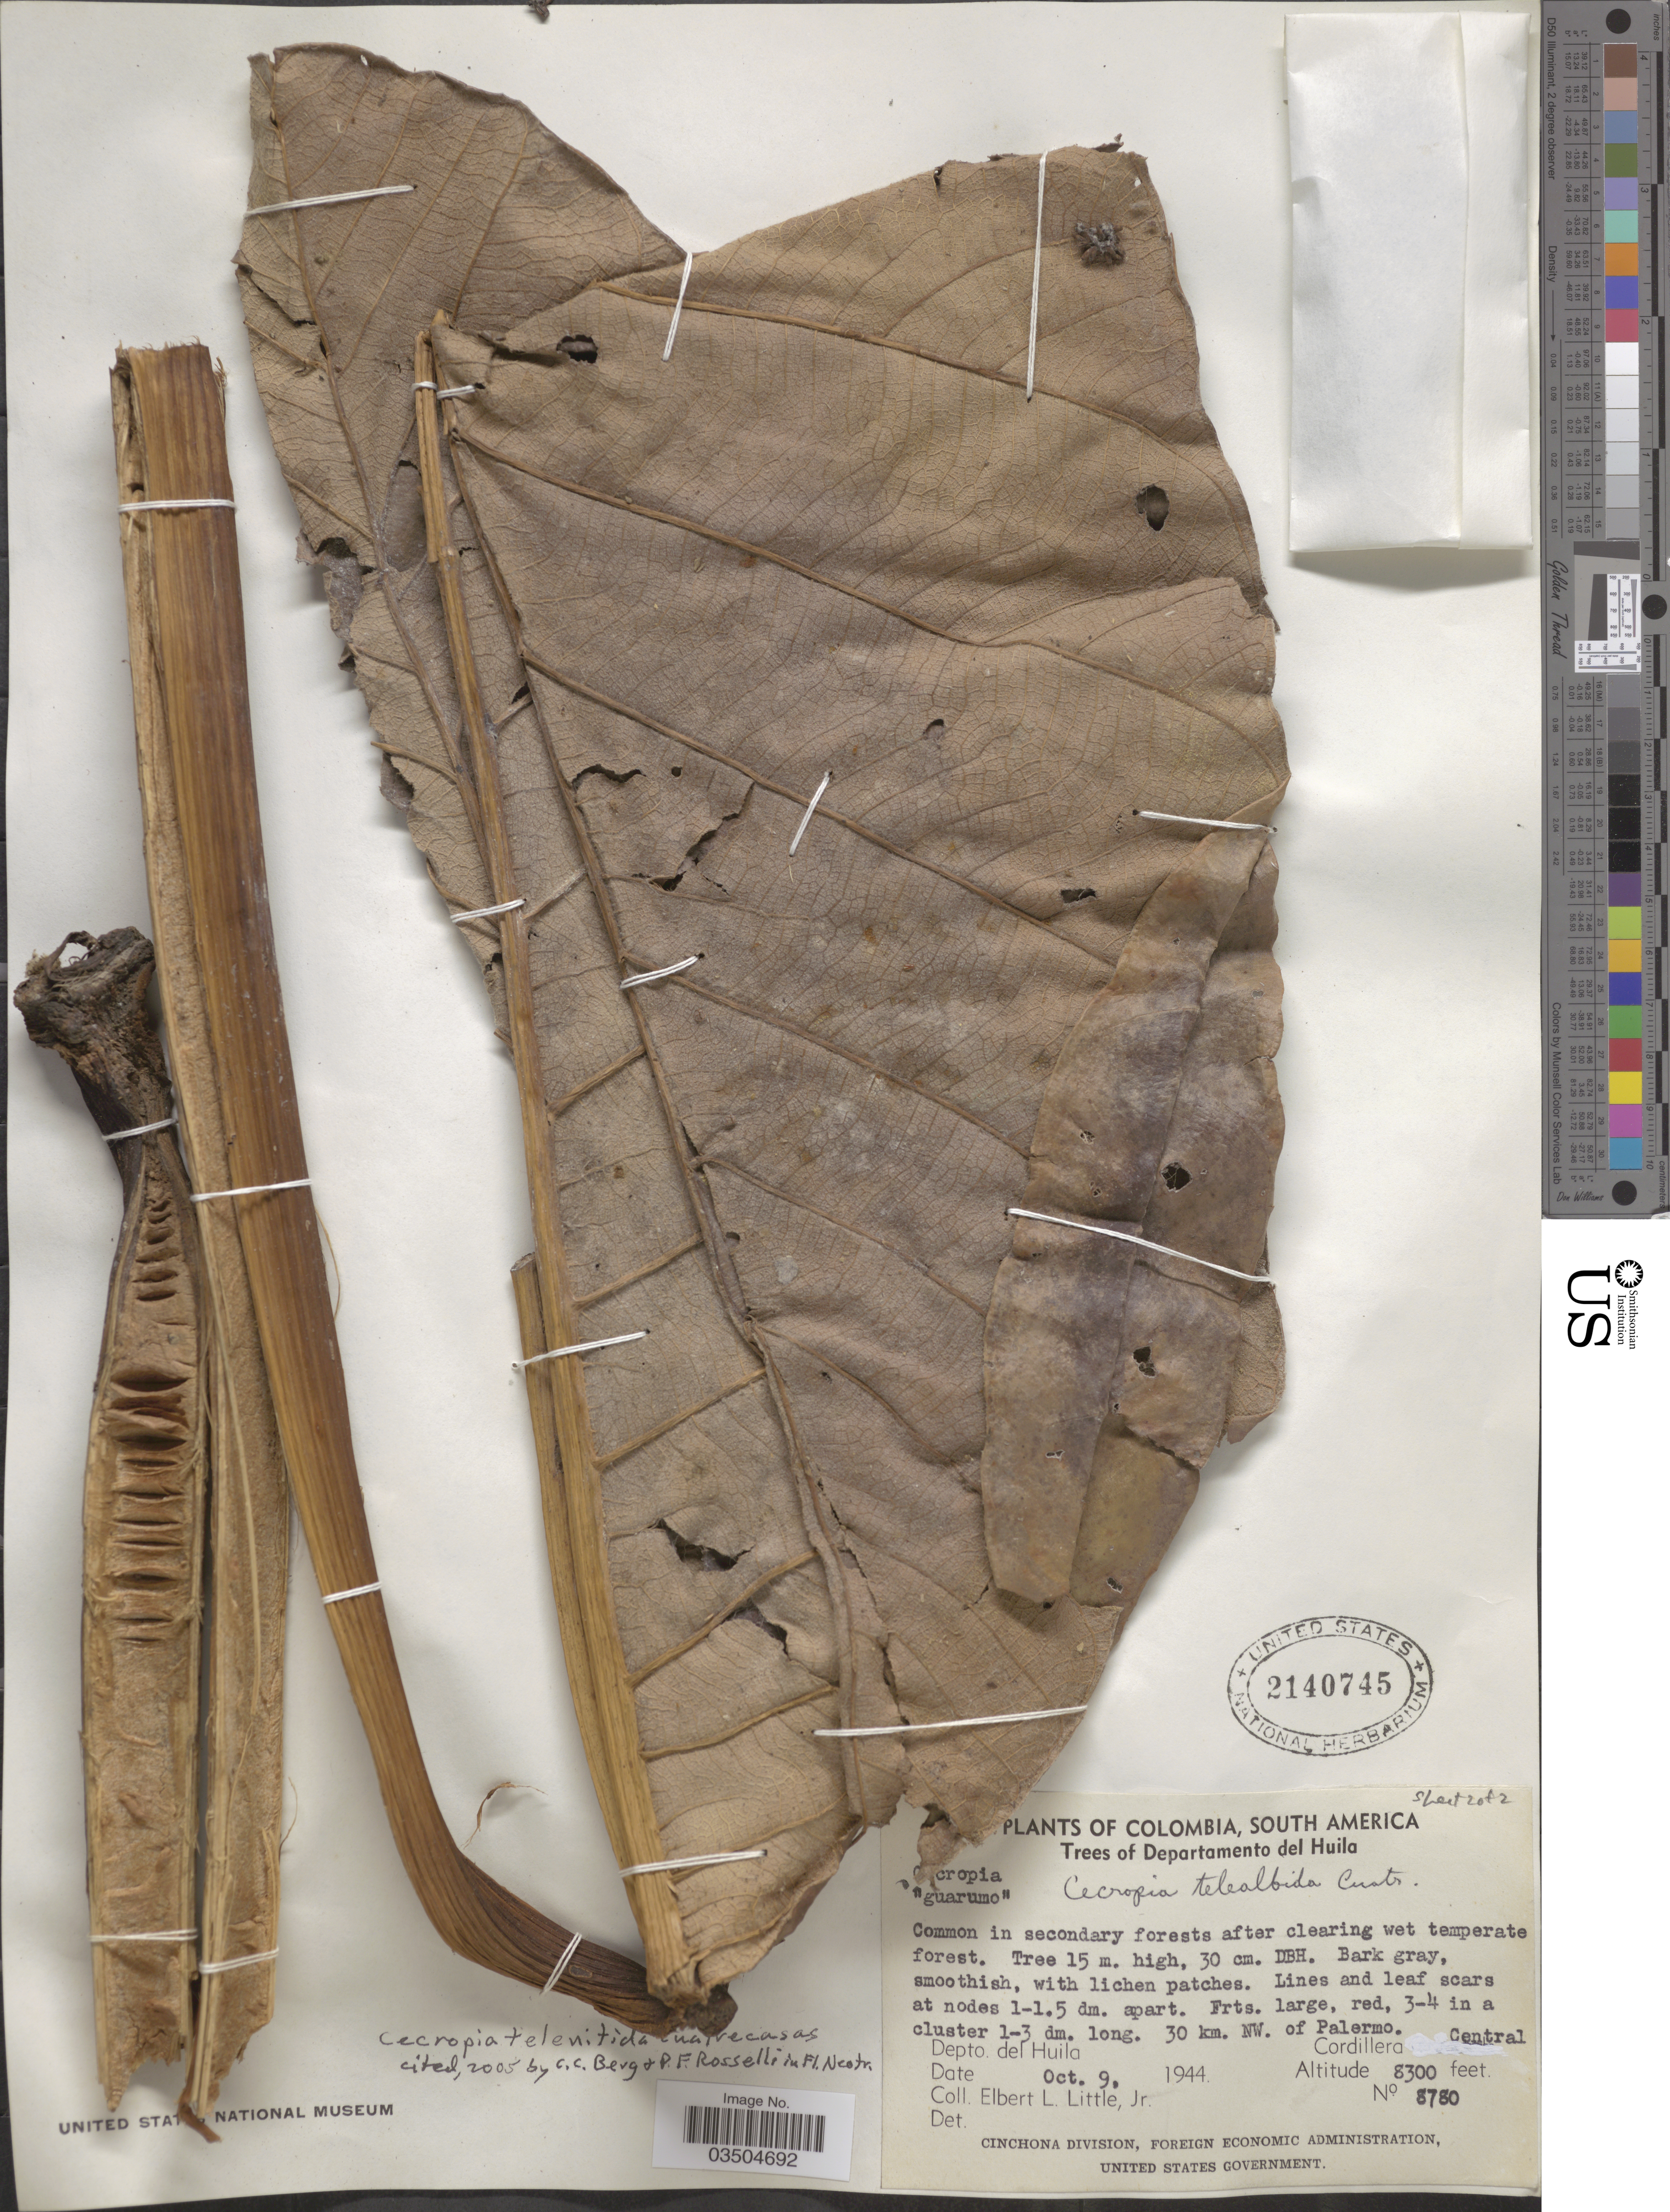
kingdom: Plantae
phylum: Tracheophyta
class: Magnoliopsida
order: Rosales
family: Urticaceae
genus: Cecropia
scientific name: Cecropia telenitida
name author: Cuatrec.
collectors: E. L. Little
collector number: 8780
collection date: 1944-10-09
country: Colombia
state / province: Huila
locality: Departamento del Huila. Cordillera Central. 30 km. NW. of Palermo.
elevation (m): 2530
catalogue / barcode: US 2140745